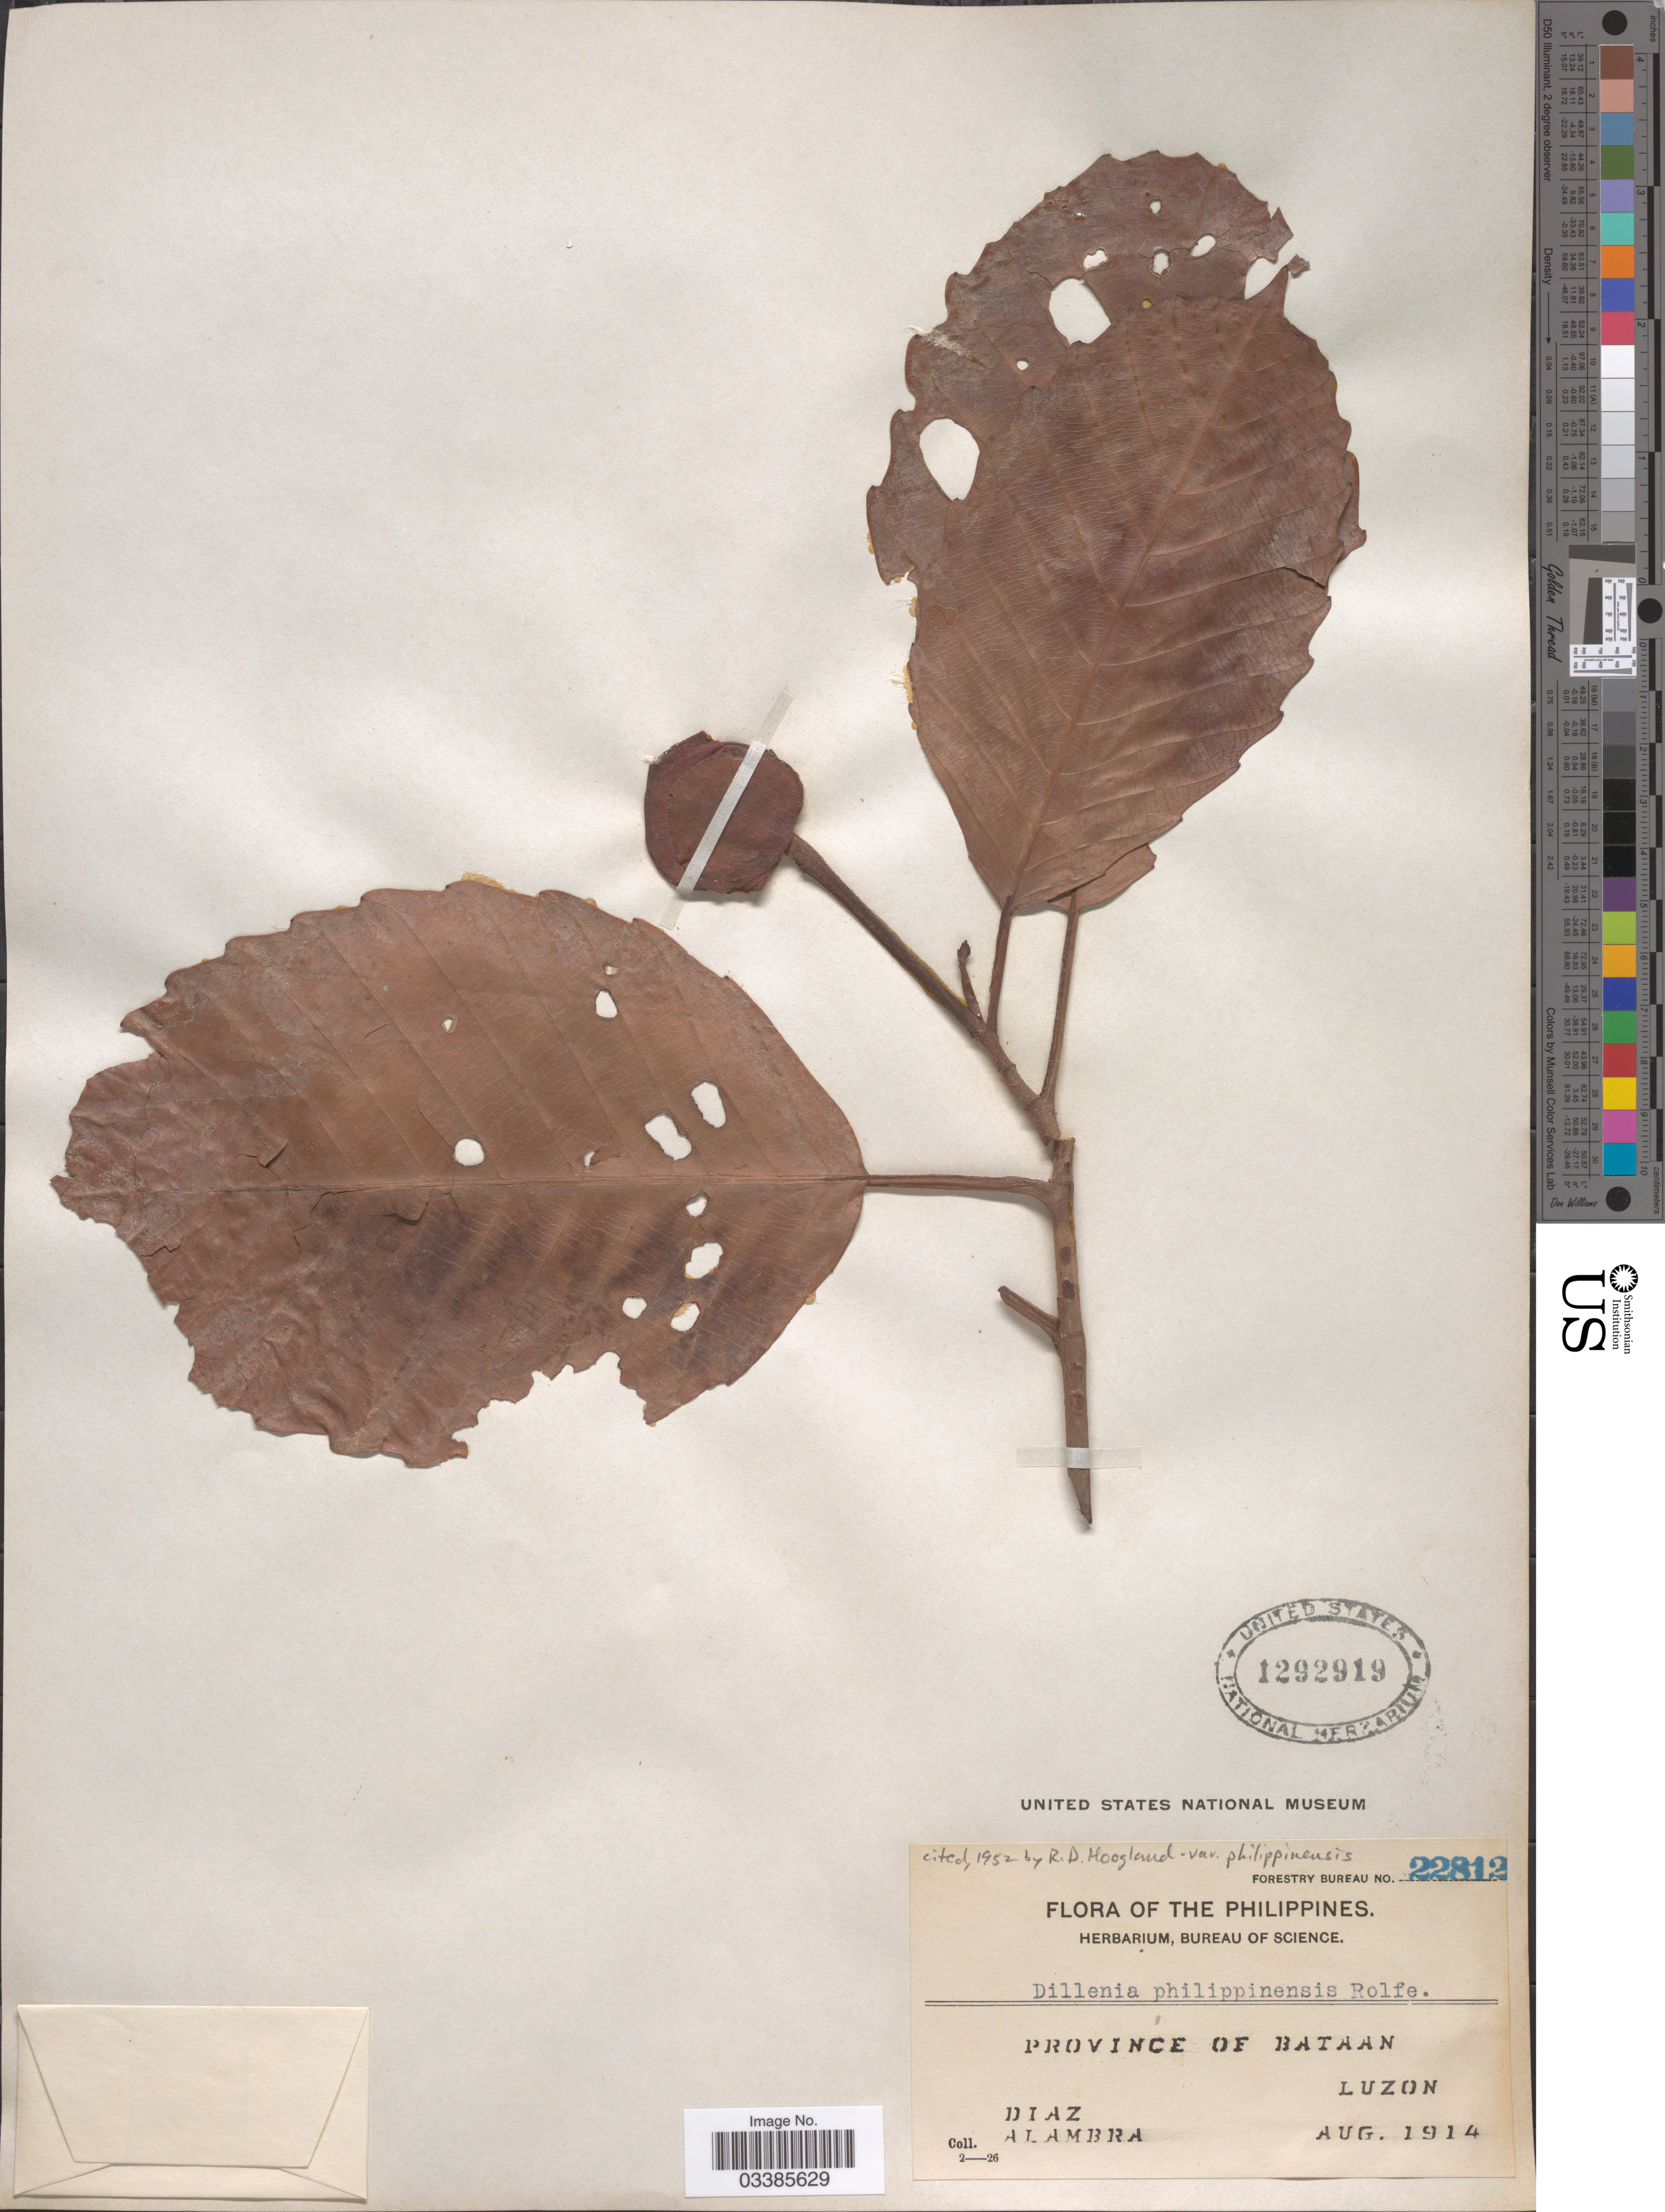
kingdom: Plantae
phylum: Tracheophyta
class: Magnoliopsida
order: Dilleniales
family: Dilleniaceae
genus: Dillenia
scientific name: Dillenia philippinensis var. philippinensis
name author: Rolfe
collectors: D. Alambra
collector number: Forestry Bureau 22812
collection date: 1914-08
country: Philippines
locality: Province of Bataan. Luzon.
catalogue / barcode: US 1292919